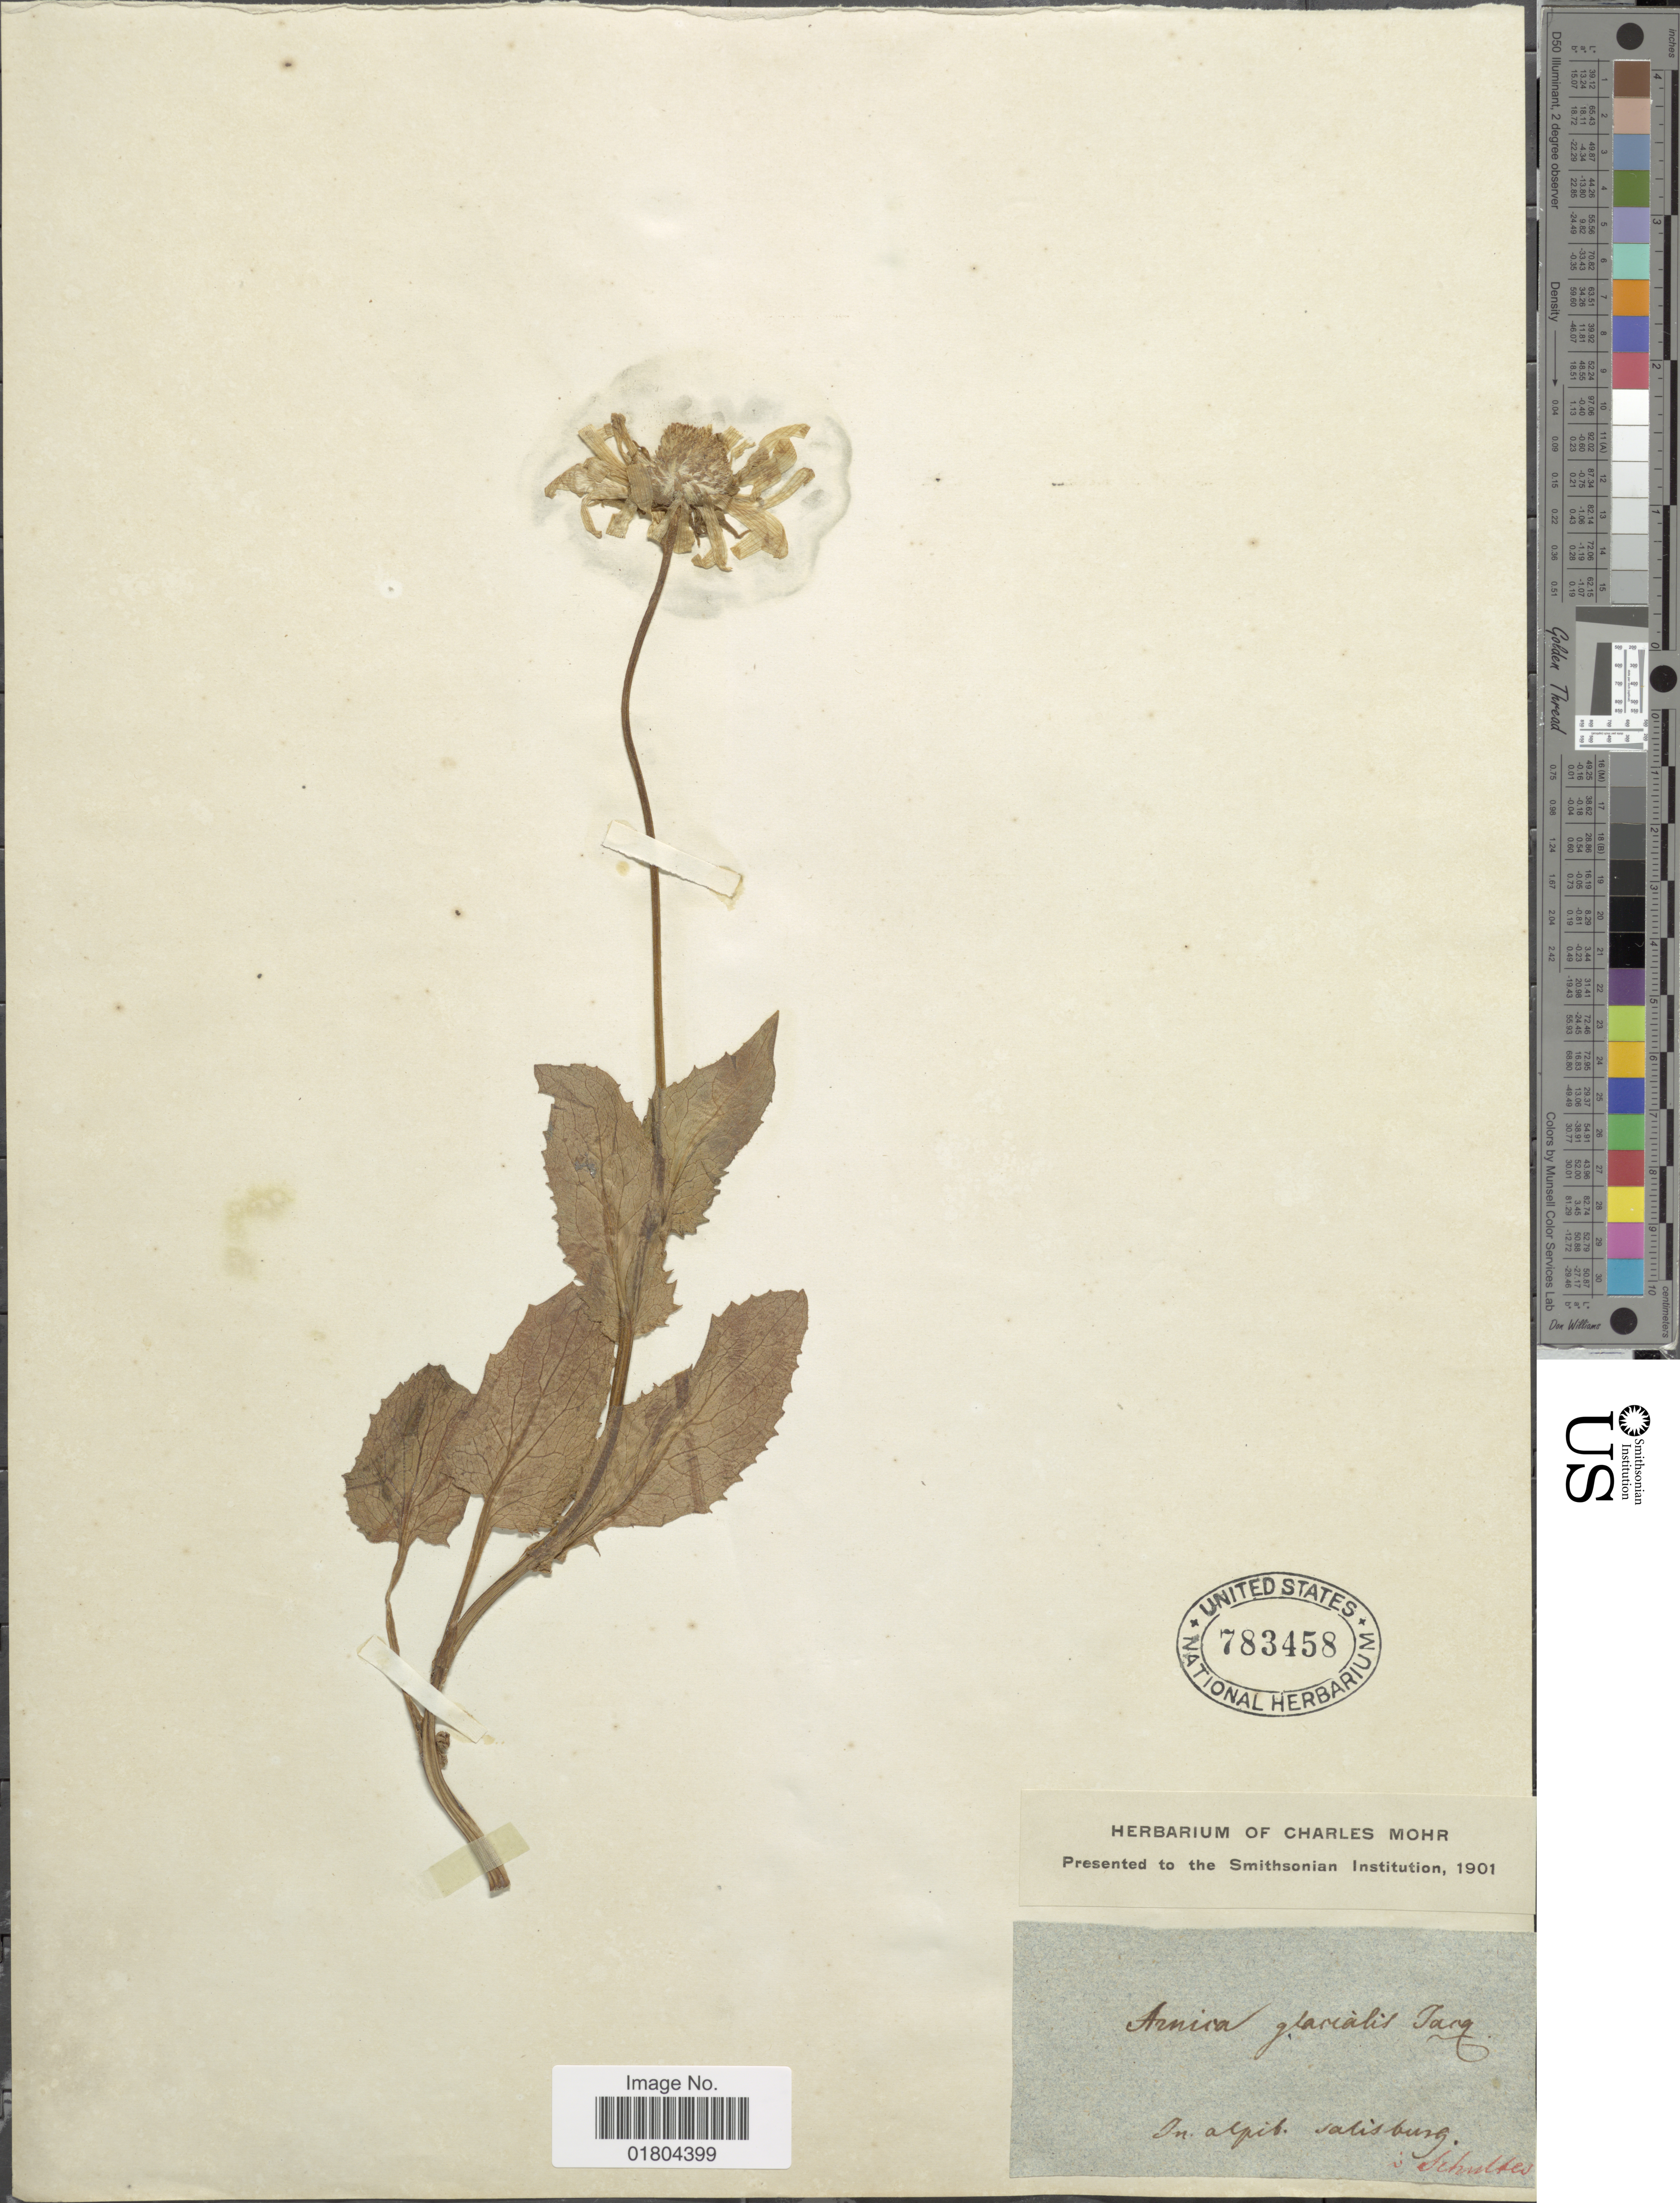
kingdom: Plantae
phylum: Tracheophyta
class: Magnoliopsida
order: Asterales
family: Asteraceae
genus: Arnica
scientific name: Arnica glacialis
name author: Wulfen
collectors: -- Schultes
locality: In alpib. salisburg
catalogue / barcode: US 783458